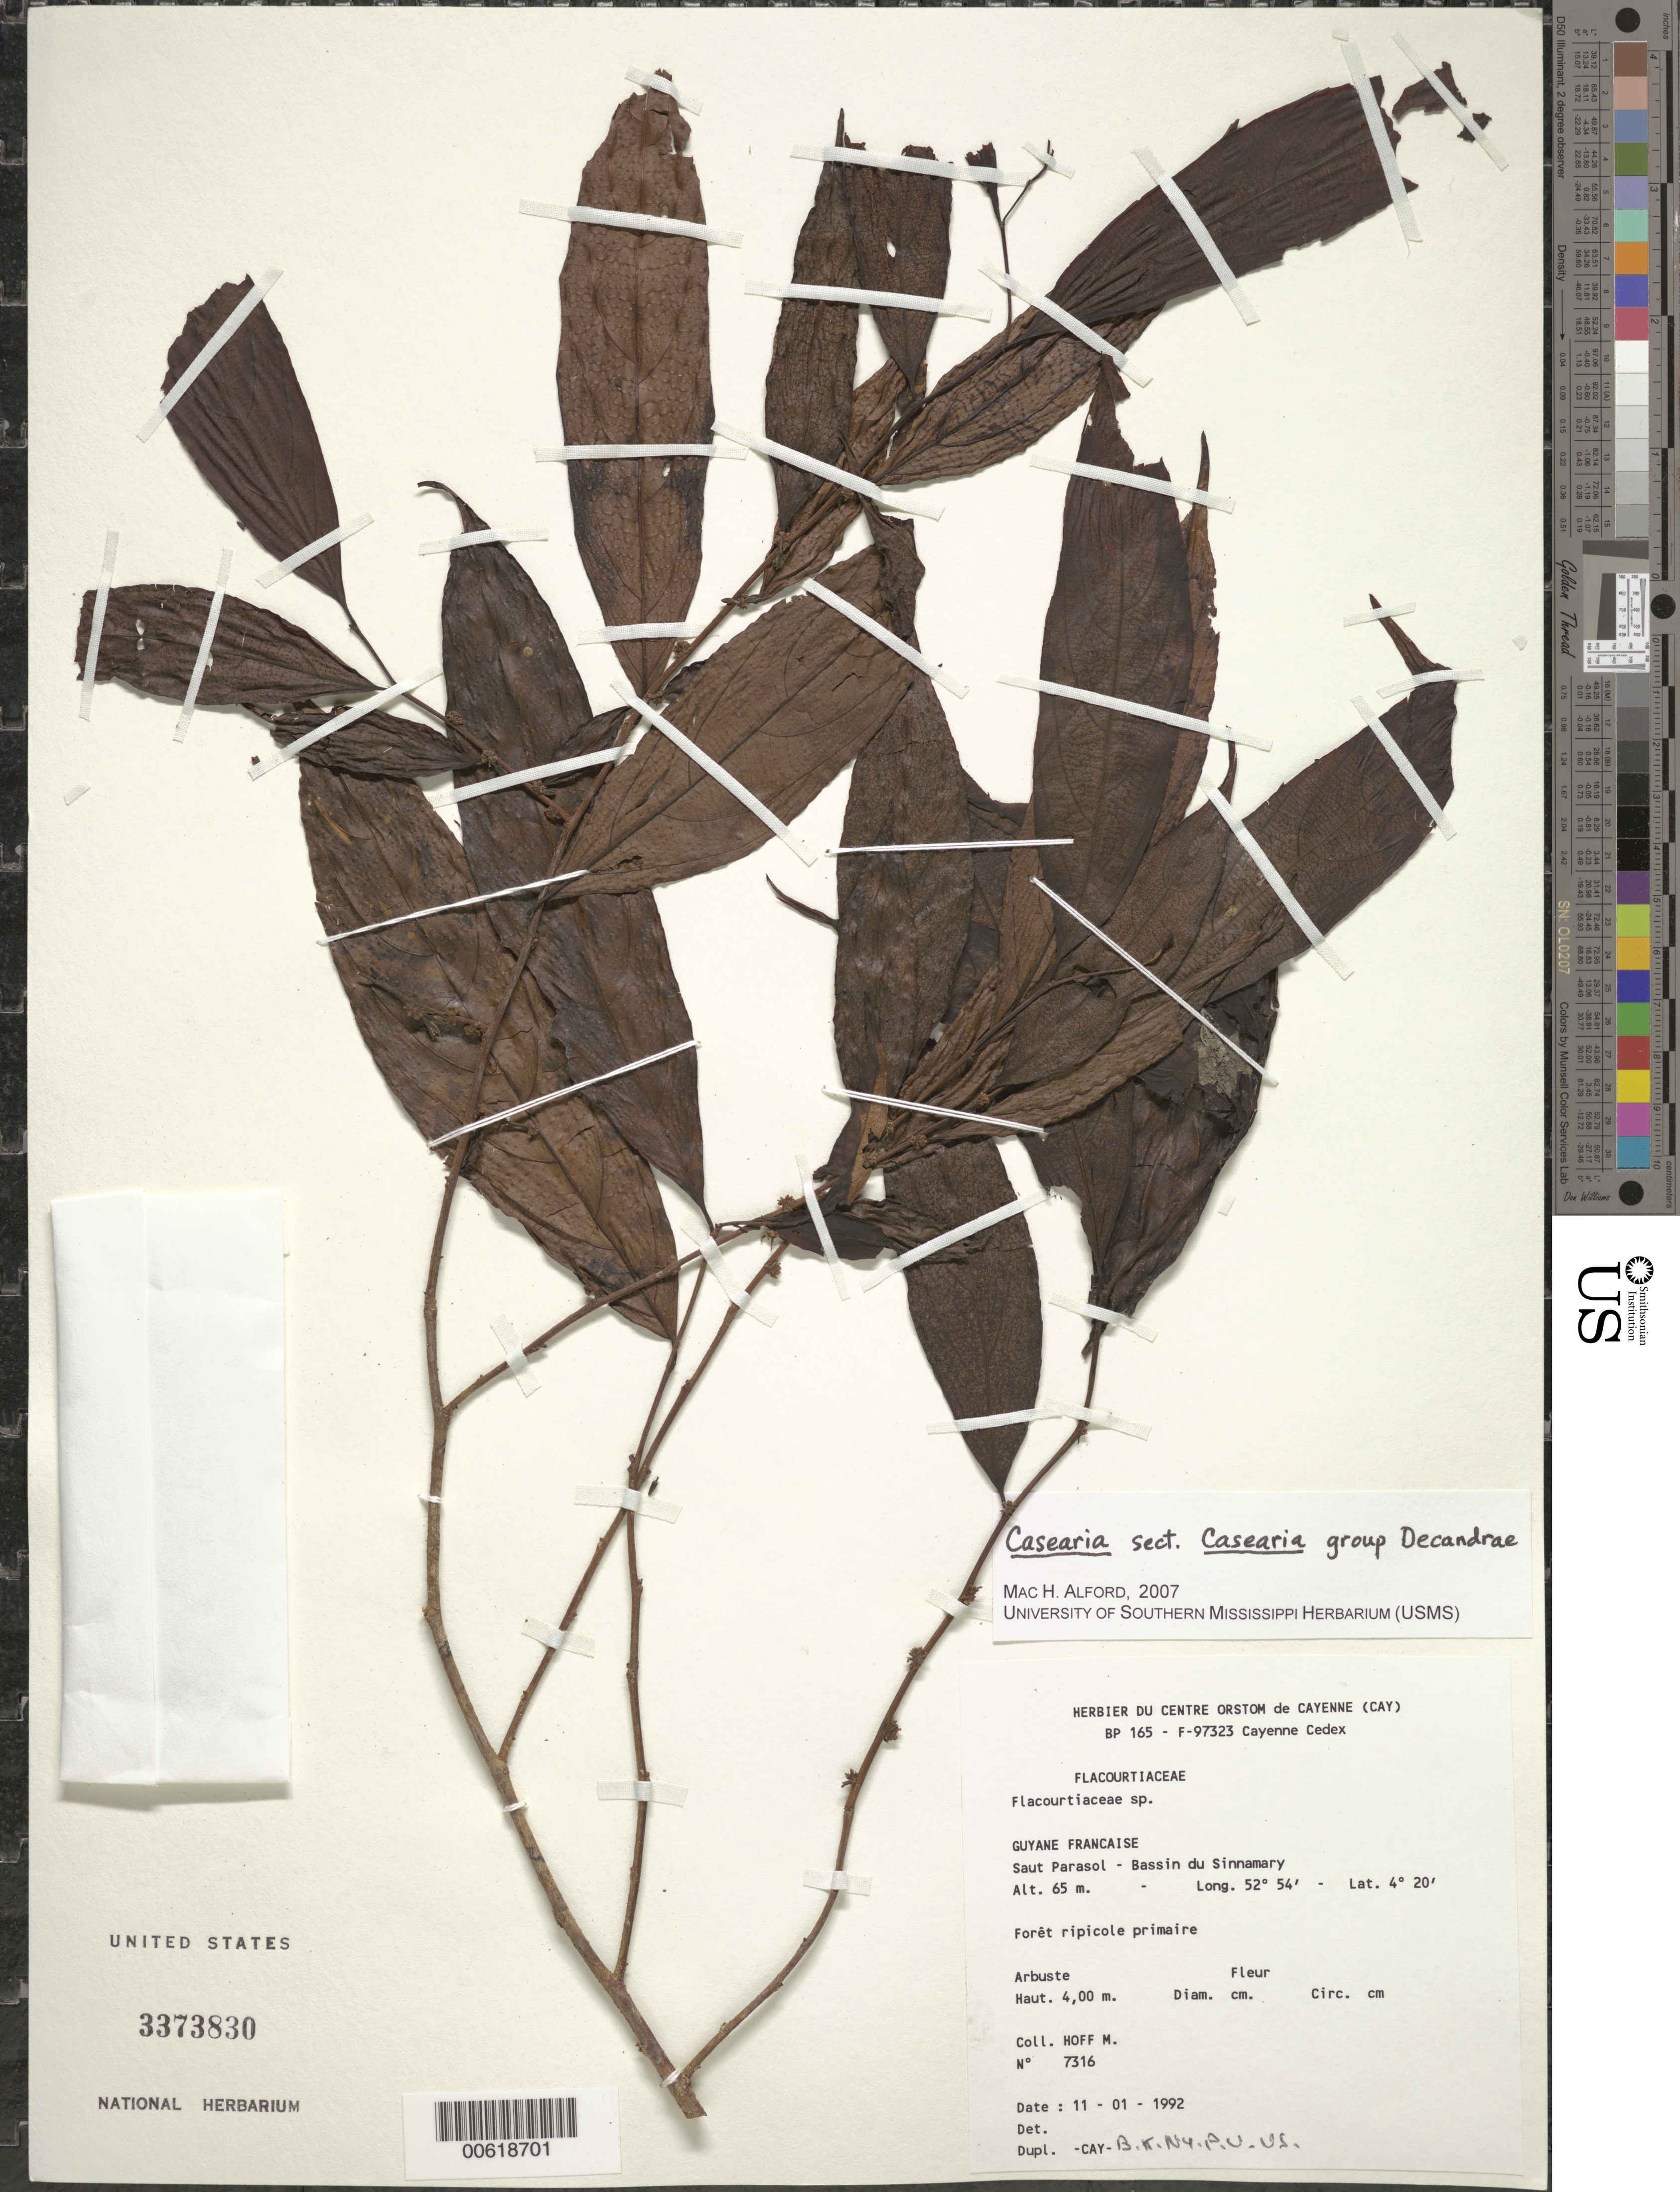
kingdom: Plantae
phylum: Tracheophyta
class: Magnoliopsida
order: Malpighiales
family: Salicaceae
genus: Casearia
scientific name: Casearia sect. Casearia group decandrae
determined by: Alford, Mac Haverson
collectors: M. Hoff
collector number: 7316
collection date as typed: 11-Jan-92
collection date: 1992-01-11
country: French Guiana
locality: Saut Parasol, Bassin du Sinnamary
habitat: Foret ripicole primaire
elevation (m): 65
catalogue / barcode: US 3373830